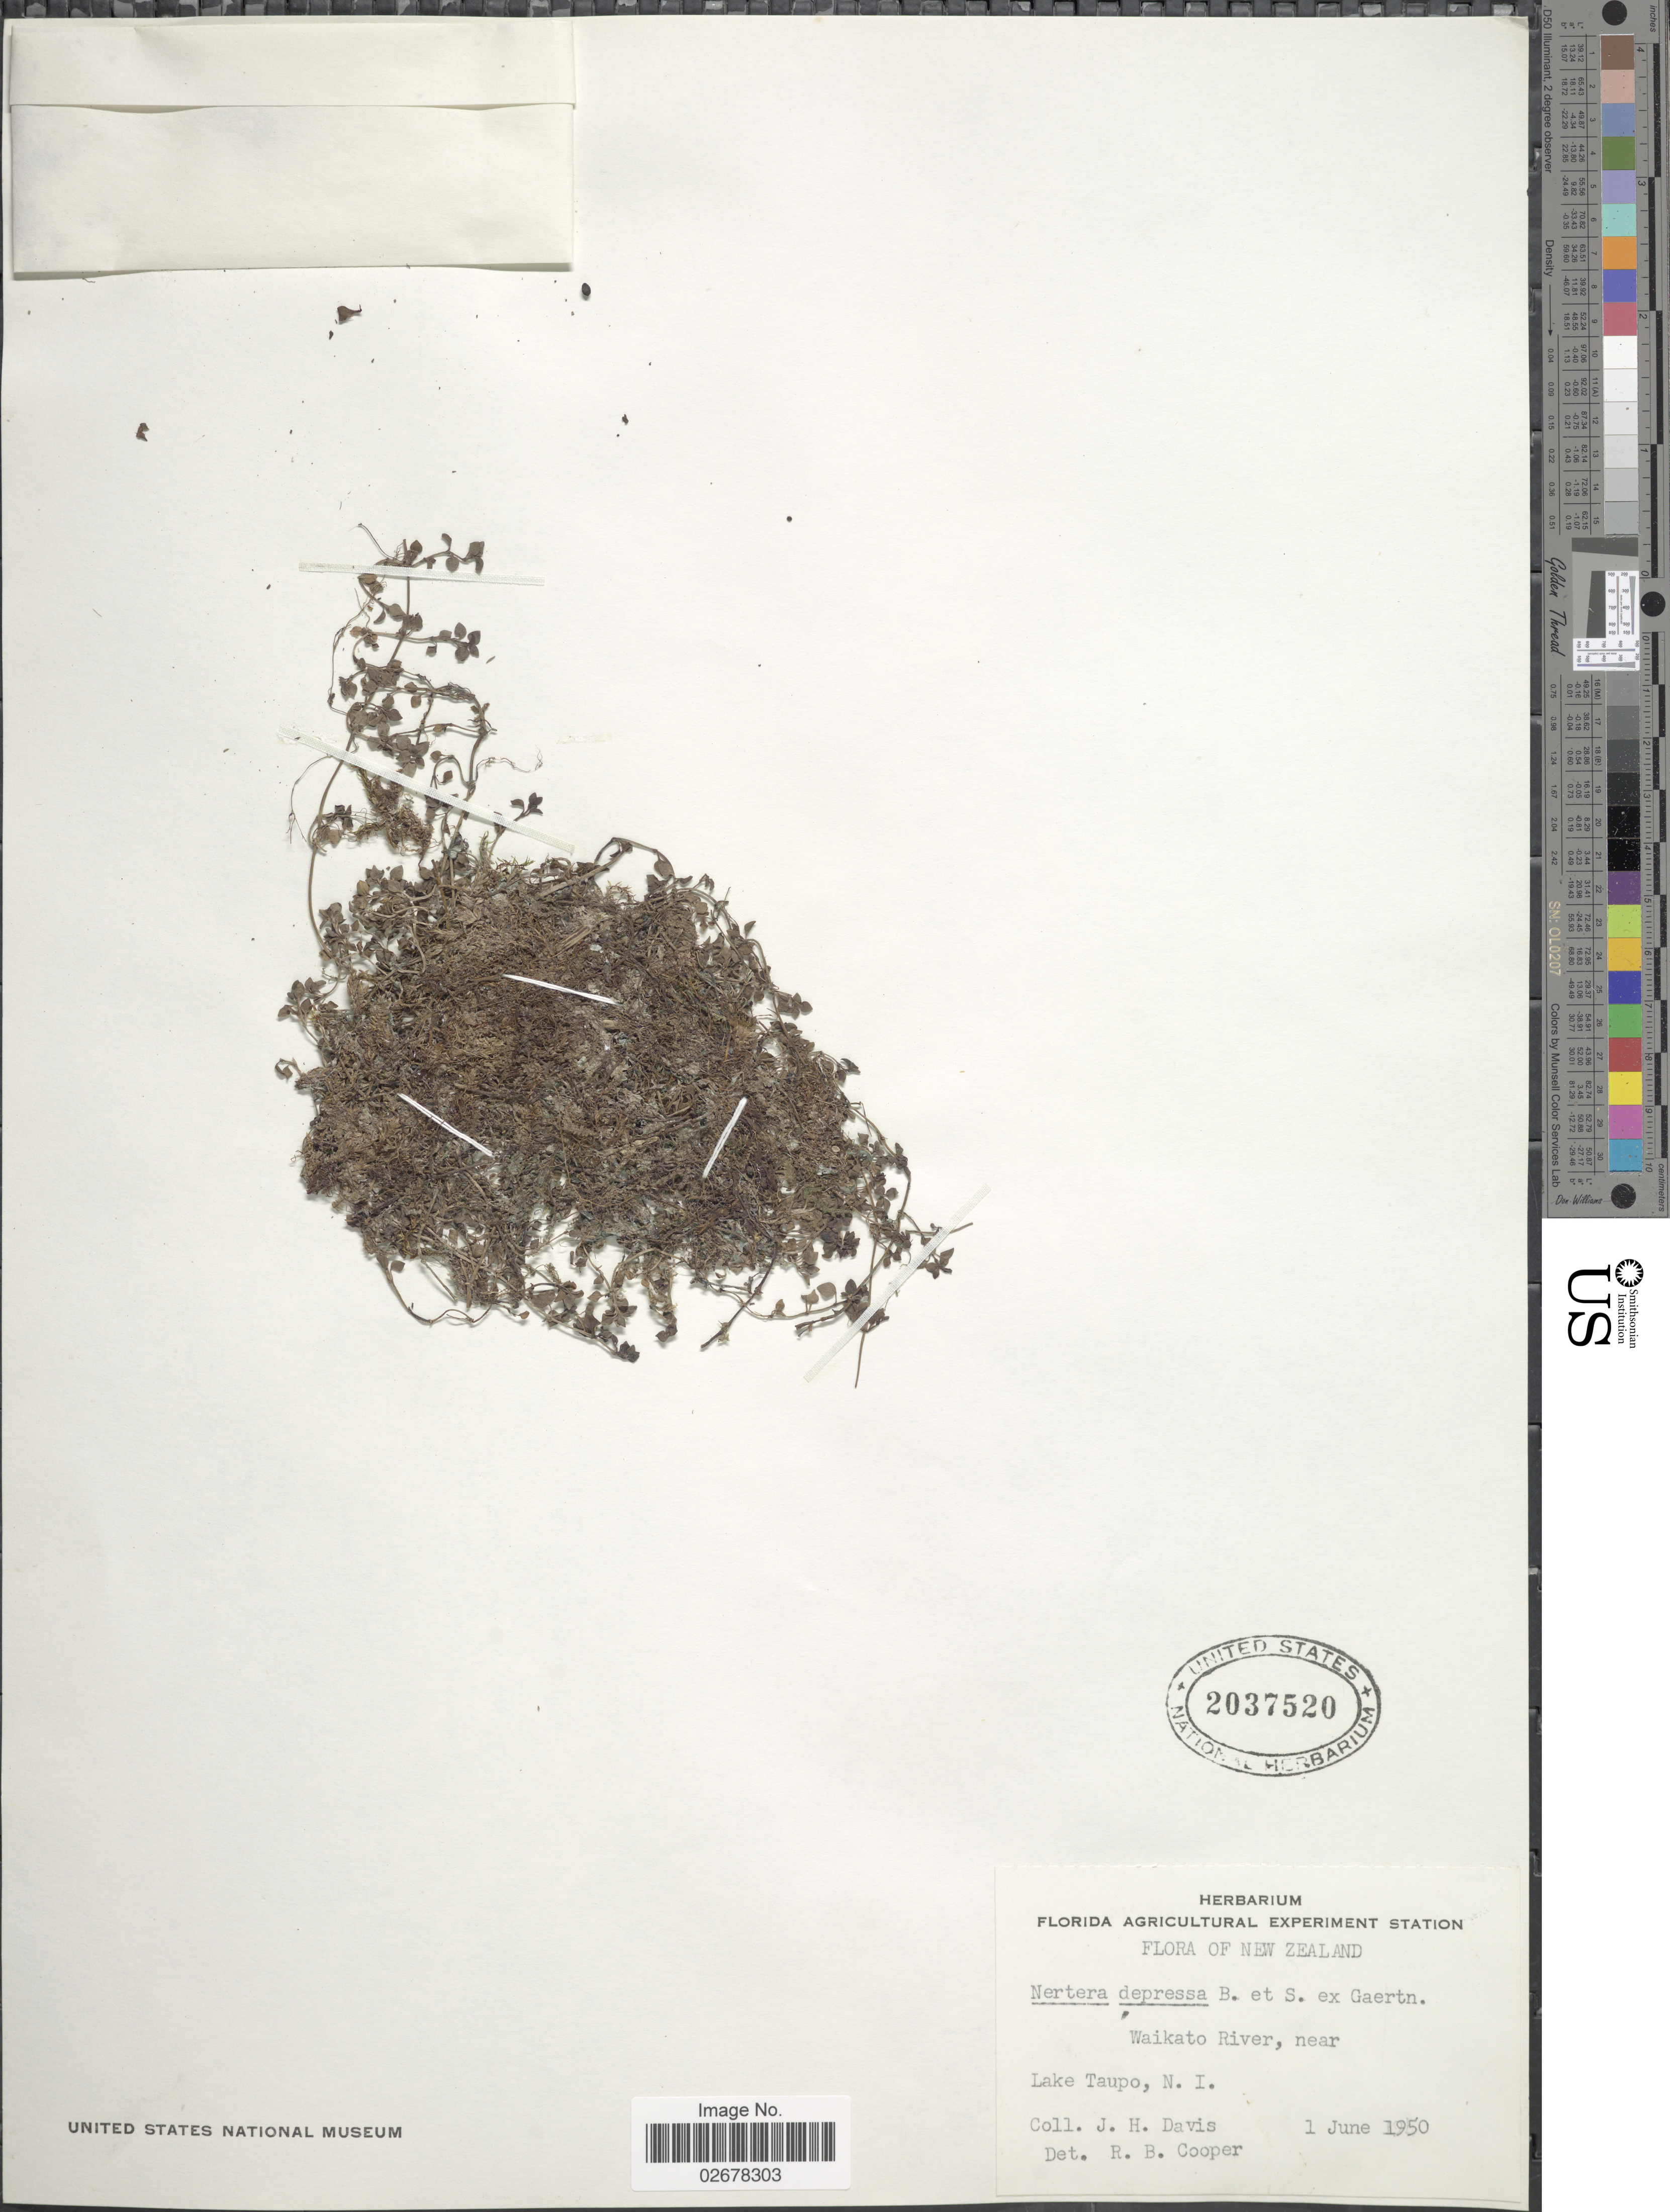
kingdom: Plantae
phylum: Tracheophyta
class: Magnoliopsida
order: Gentianales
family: Rubiaceae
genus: Nertera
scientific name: Nertera depressa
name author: Banks & Sol. ex Gaertn.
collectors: J. Davis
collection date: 1950-06-01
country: New Zealand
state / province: Waikato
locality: Waikato River, near Lake Taupo, N. I.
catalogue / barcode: US 2037520